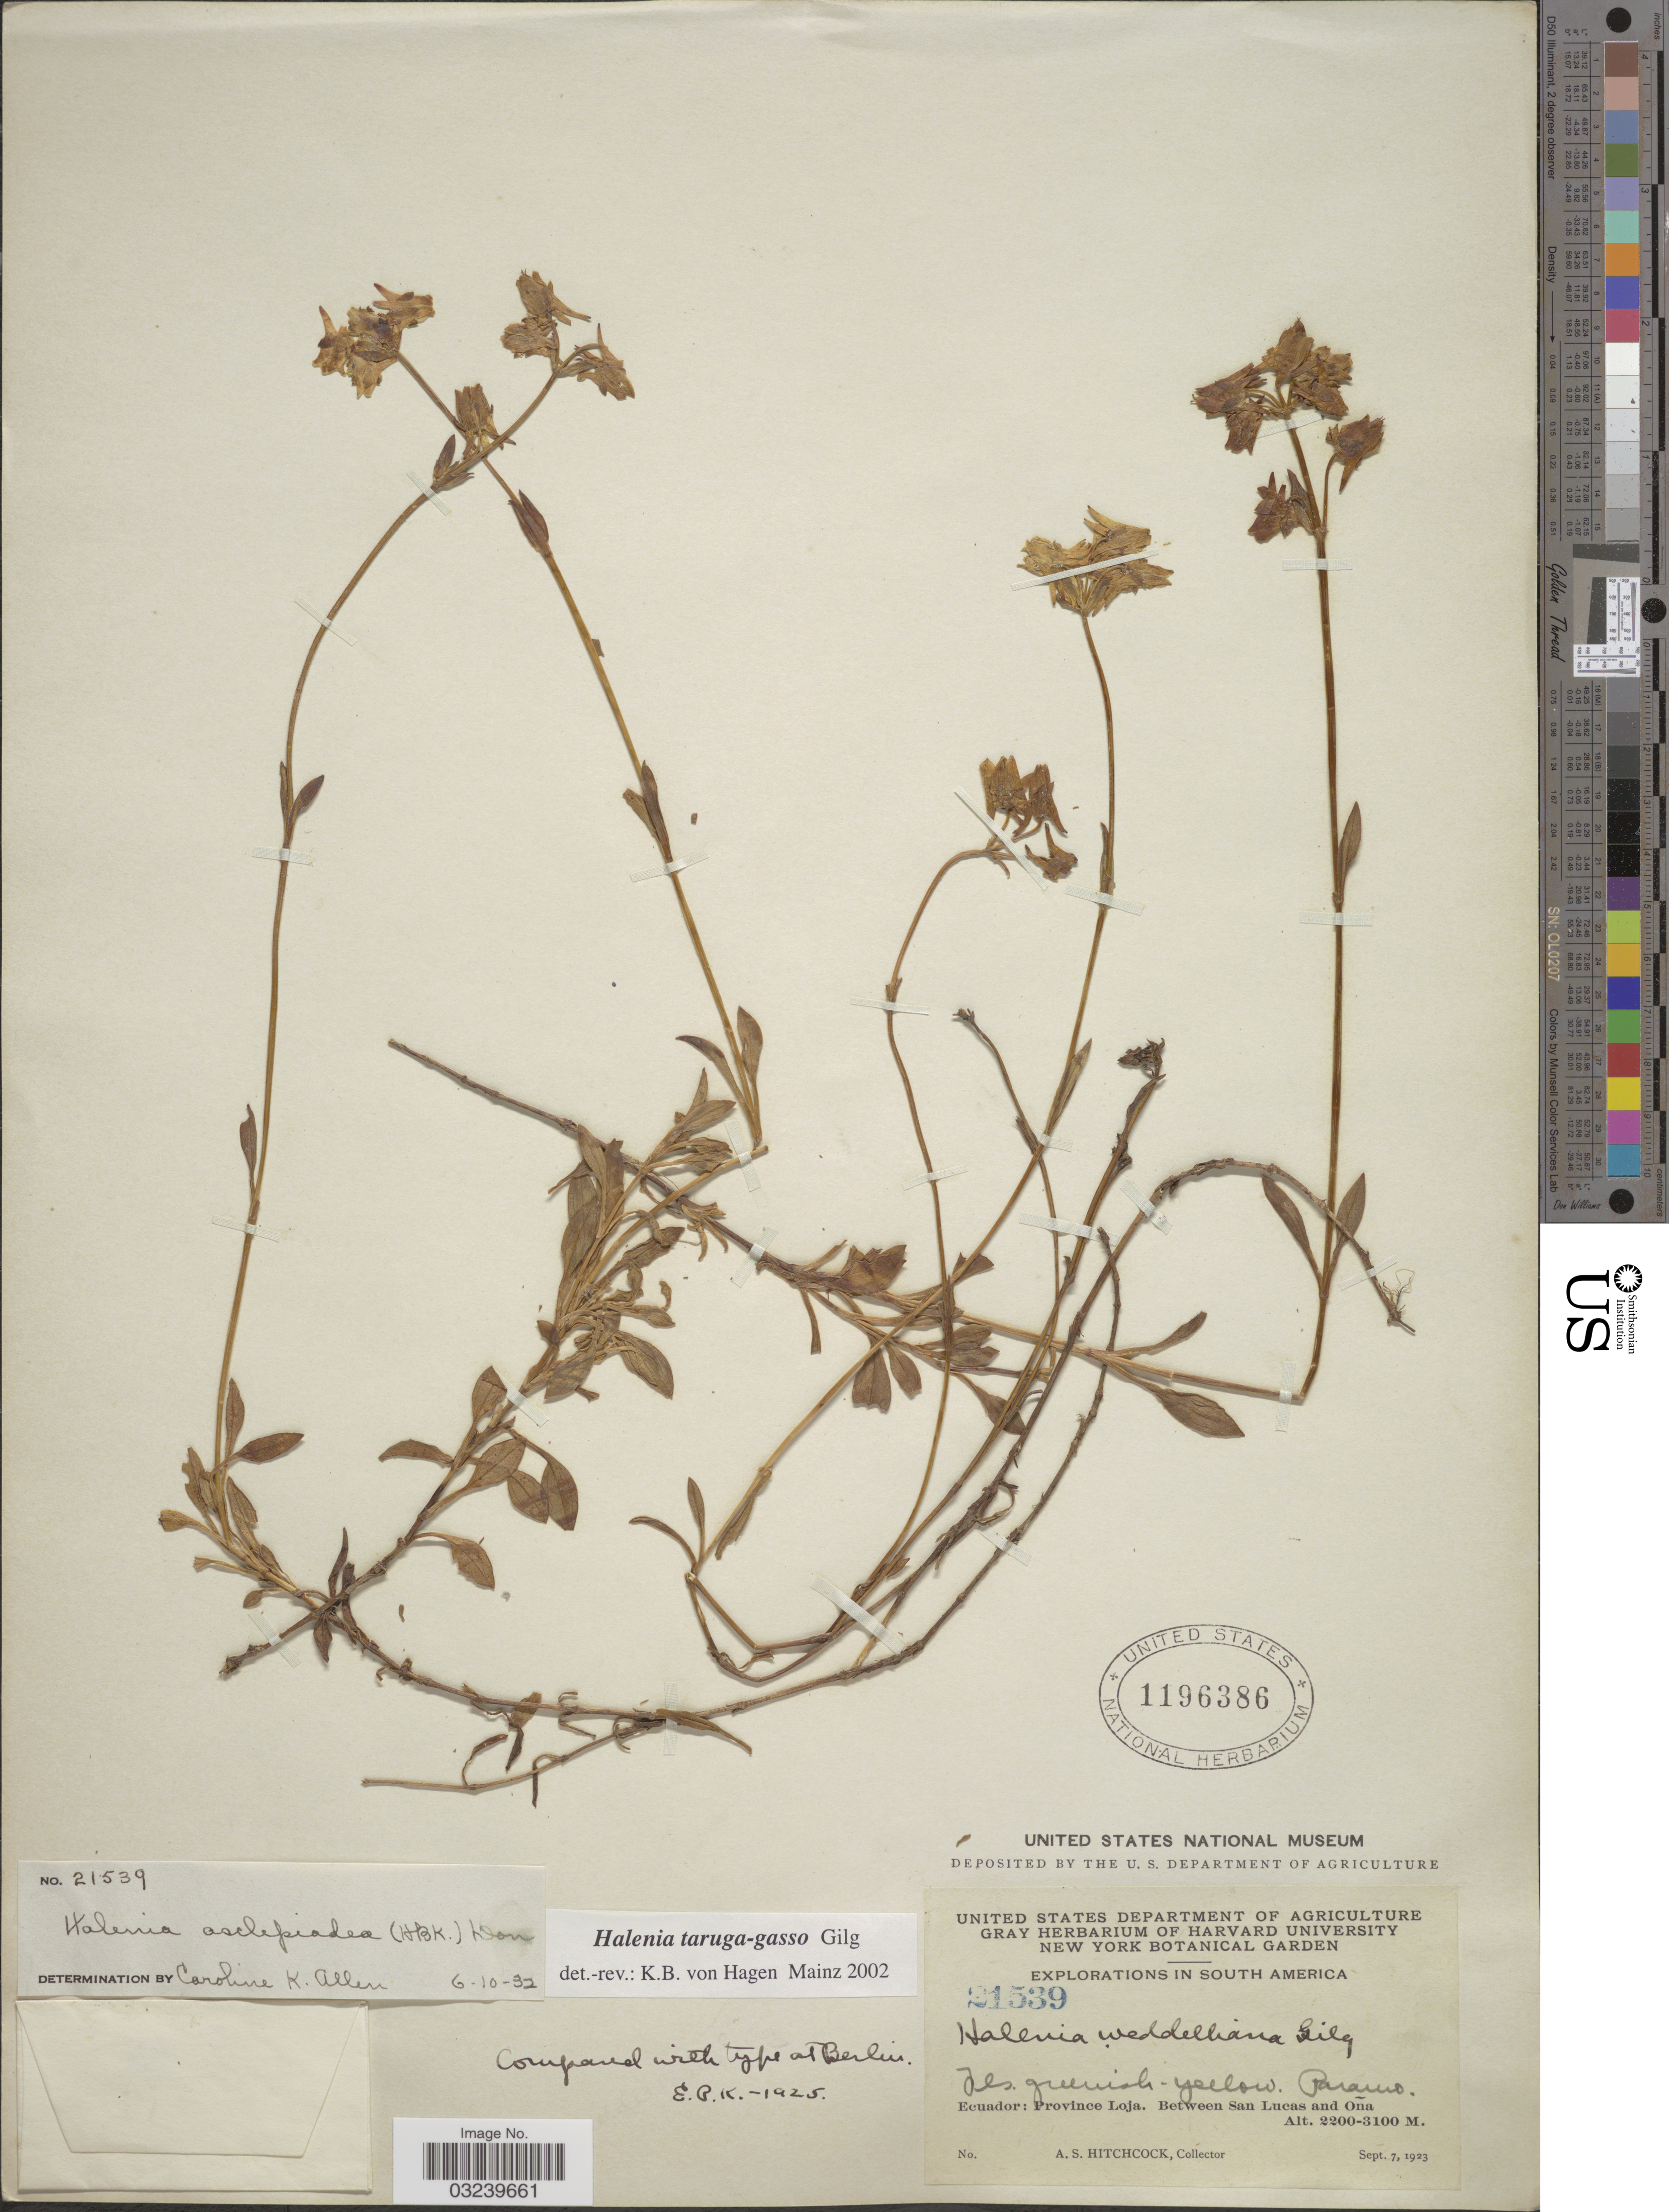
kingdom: Plantae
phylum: Tracheophyta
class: Magnoliopsida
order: Gentianales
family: Gentianaceae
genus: Halenia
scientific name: Halenia taruga-gasso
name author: Gilg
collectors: A. S. Hitchcock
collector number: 21539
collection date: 1923-09-07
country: Ecuador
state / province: Loja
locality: Province Loja, Between San Lucas and Oña.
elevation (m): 2200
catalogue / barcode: US 1196386